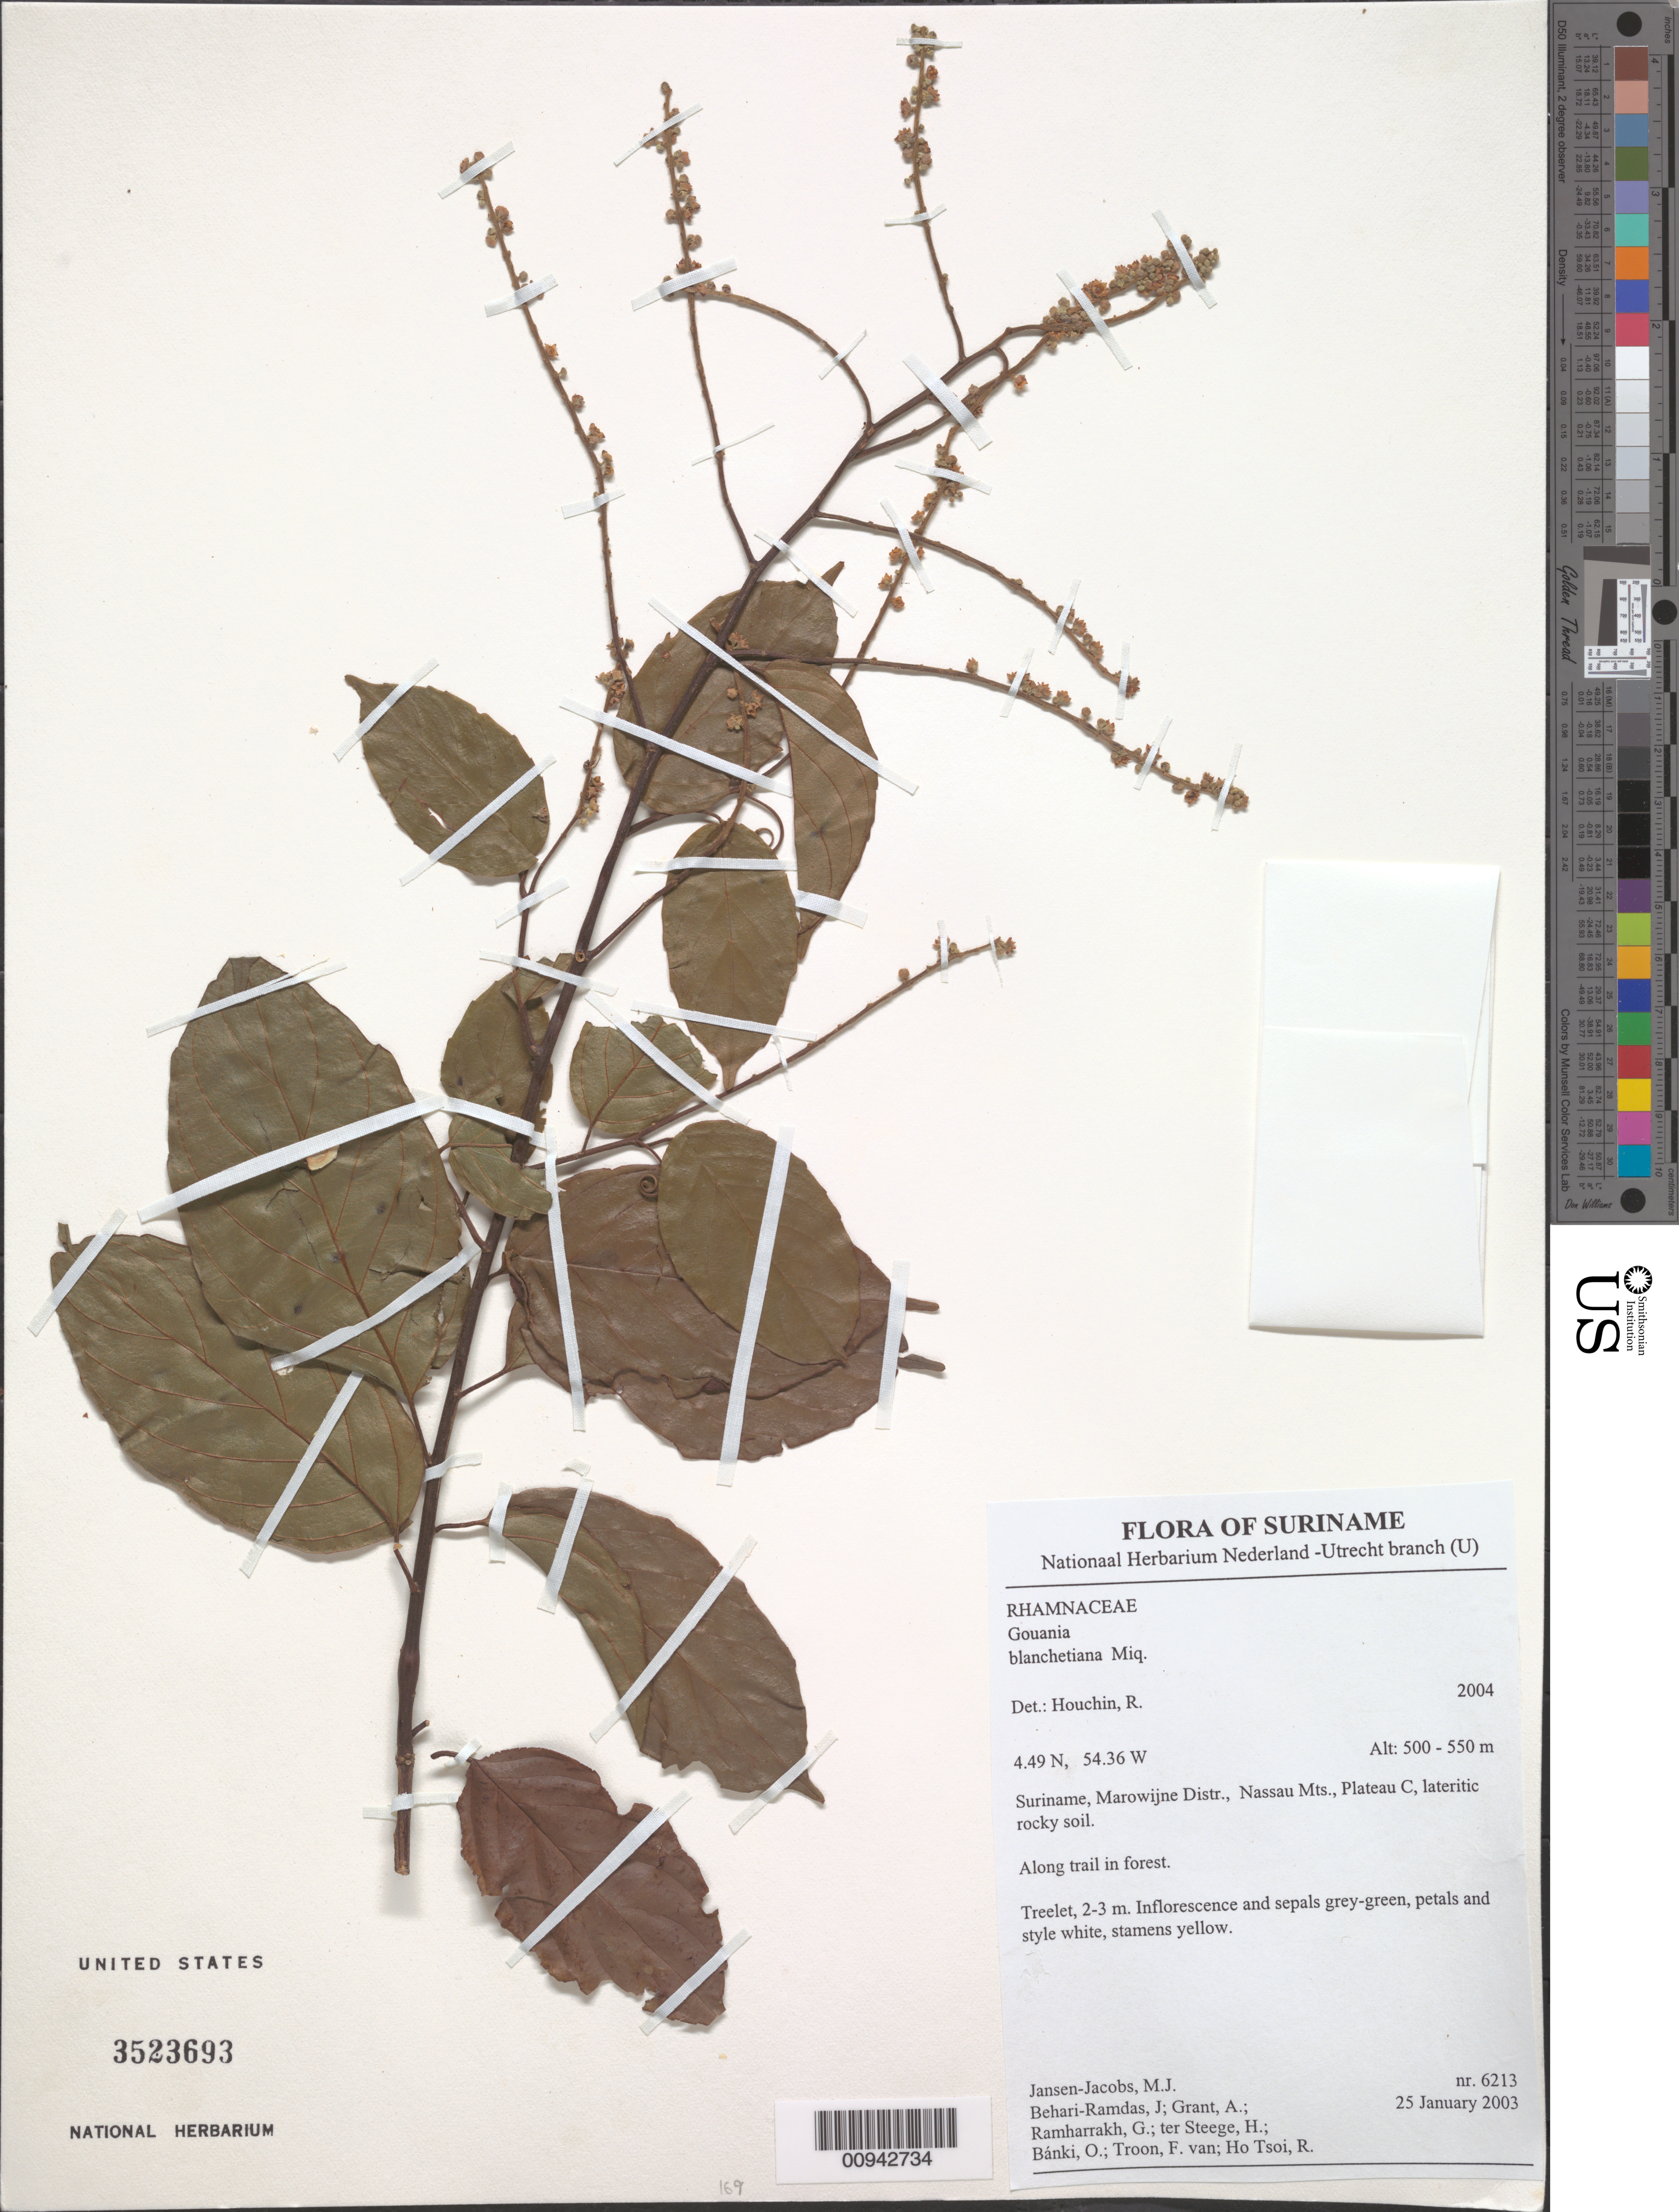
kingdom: Plantae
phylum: Tracheophyta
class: Magnoliopsida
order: Rosales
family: Rhamnaceae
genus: Gouania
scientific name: Gouania blanchetiana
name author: Miq.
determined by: Houchin, R.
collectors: M. J. Jansen-Jacobs, J. Behari-Ramdas, A. Grant, G. Ramharrakh, H. ter Steege, O. Bánki, F. Van Troon & R. Ho Tsoi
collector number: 6213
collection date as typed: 25-Jan-03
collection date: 2003-01-25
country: Suriname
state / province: Marowijne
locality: Nassau Mts., Plateau C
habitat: Lateritic rocky soil; along trail in forest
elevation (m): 500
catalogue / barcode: US 3523693